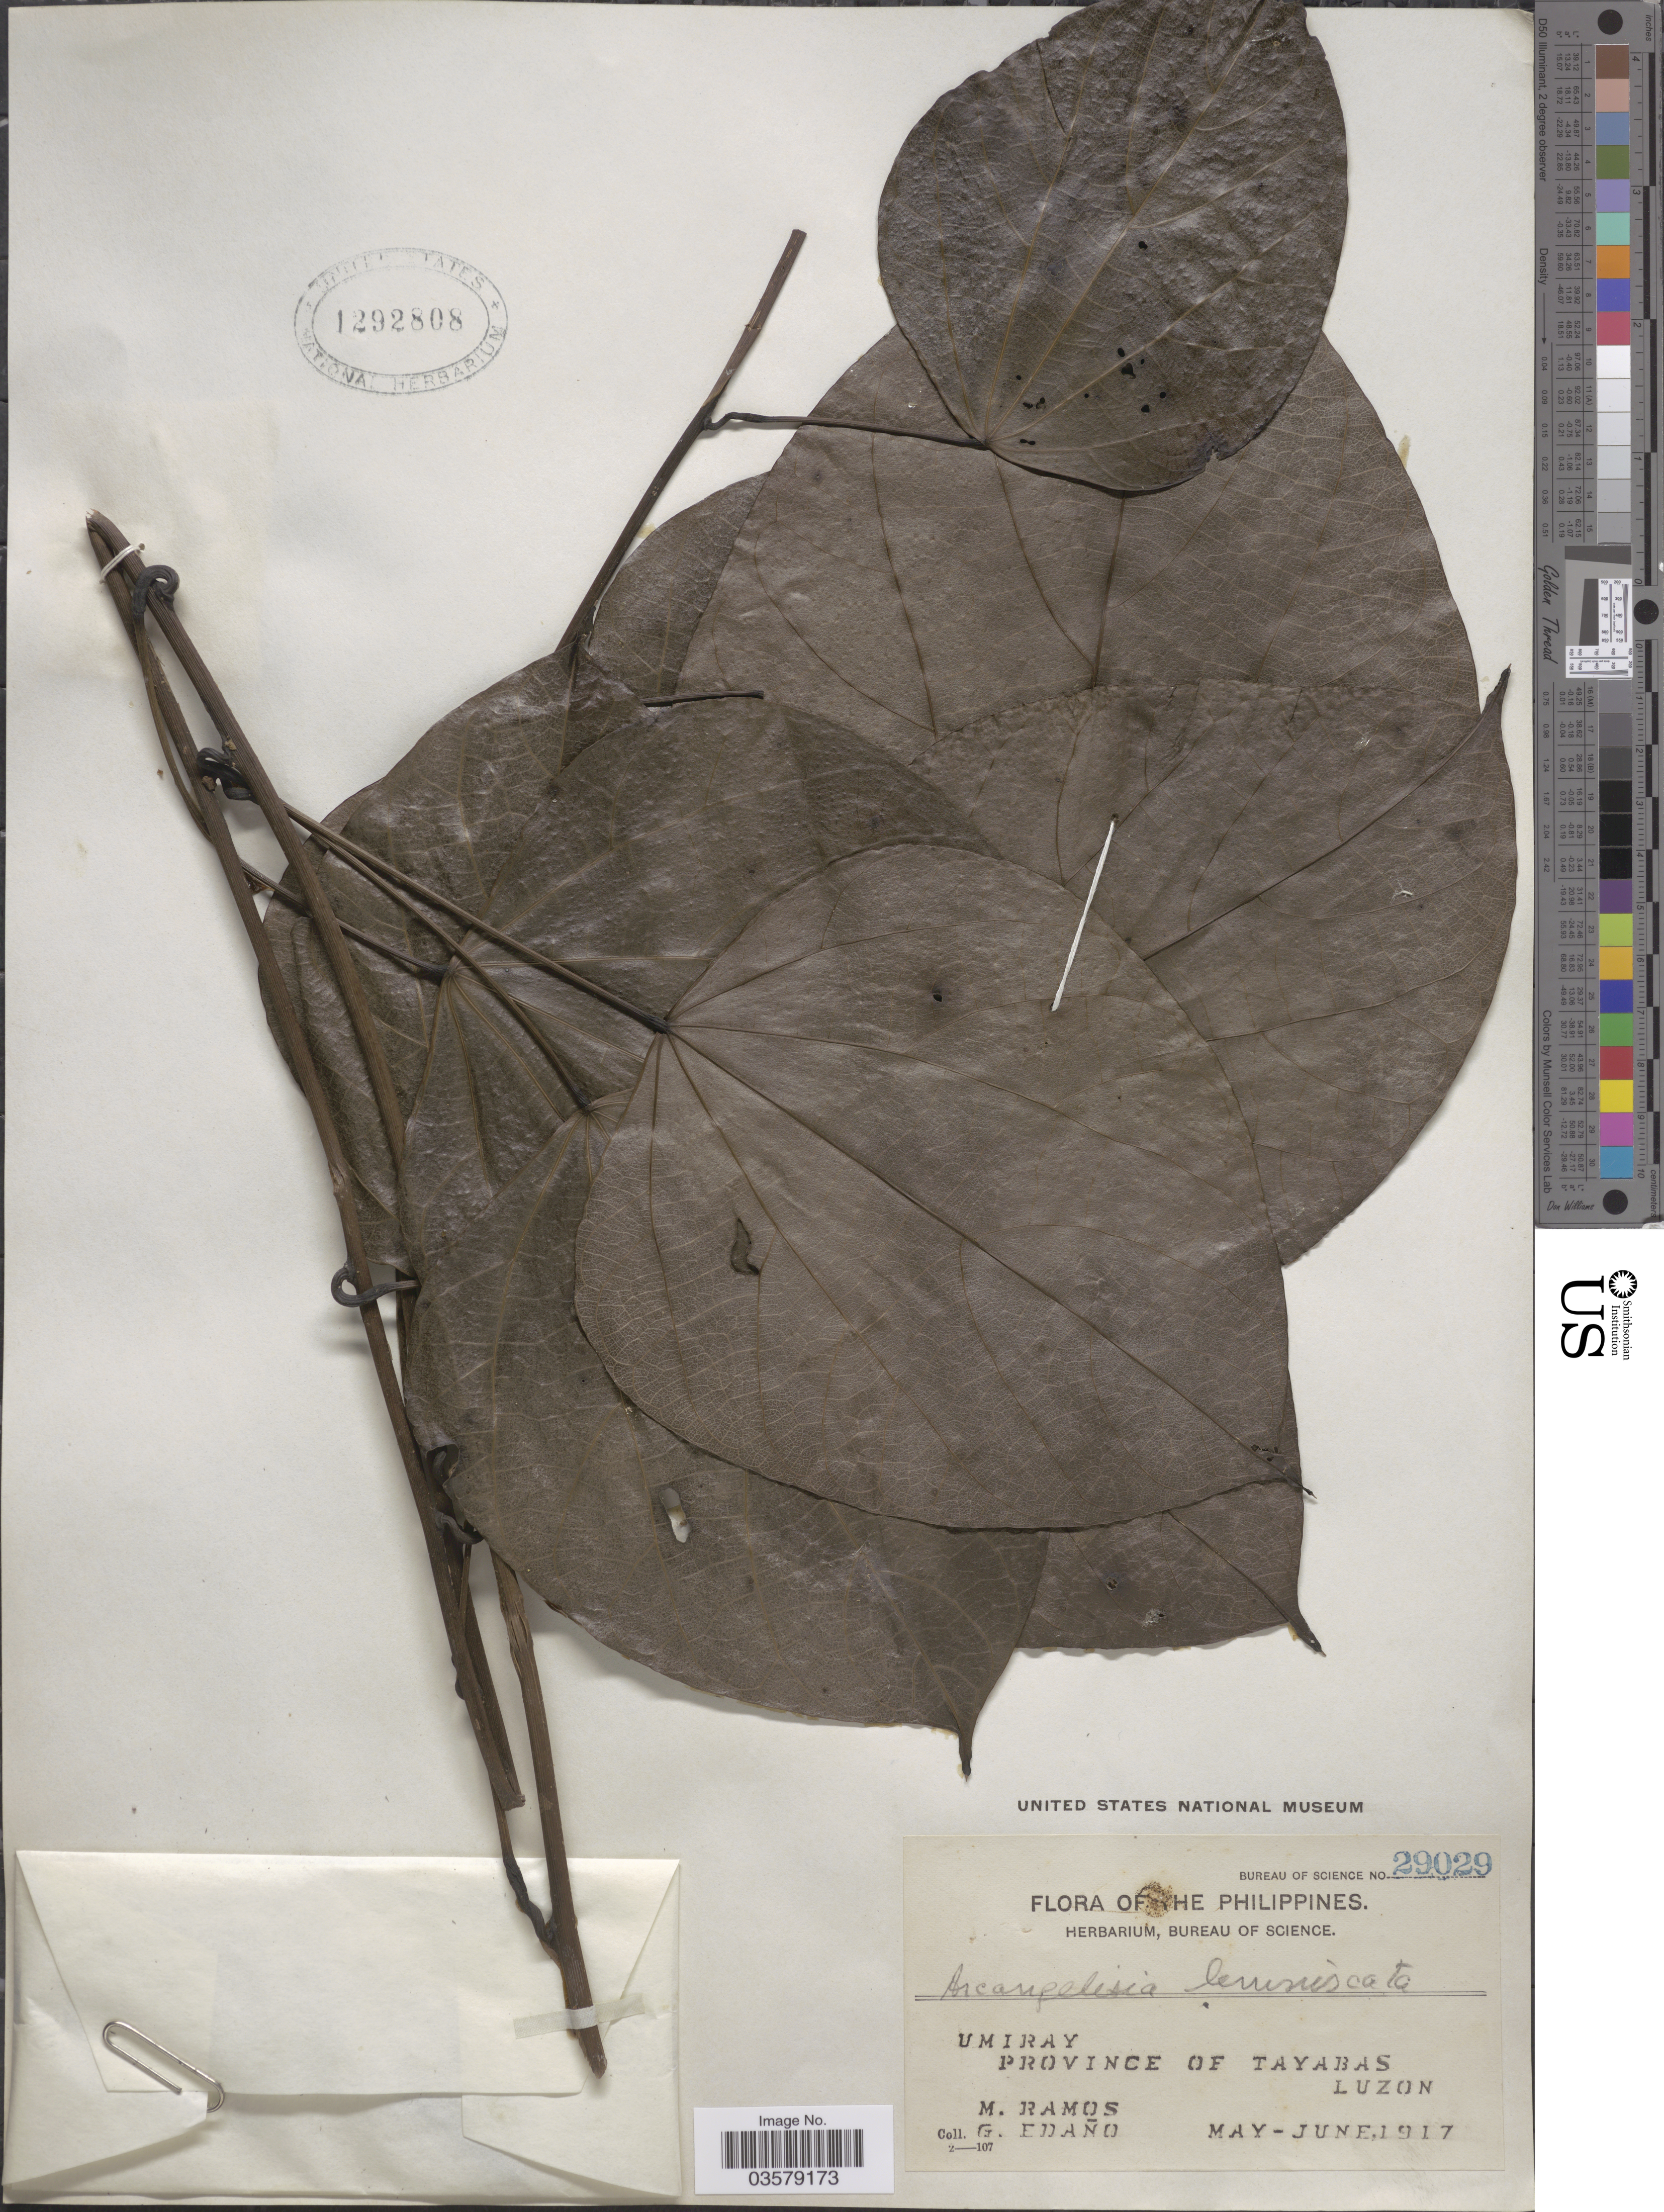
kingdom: Plantae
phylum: Tracheophyta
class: Magnoliopsida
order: Ranunculales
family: Menispermaceae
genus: Arcangelisia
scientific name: Arcangelisia flava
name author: (L.) Merr.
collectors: M. Ramos & G. Edaño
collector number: Bureau of Science 29029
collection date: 1917-05/1917-06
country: Philippines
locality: Umiray, Province of Tayabas, Luzon.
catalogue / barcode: US 1292808